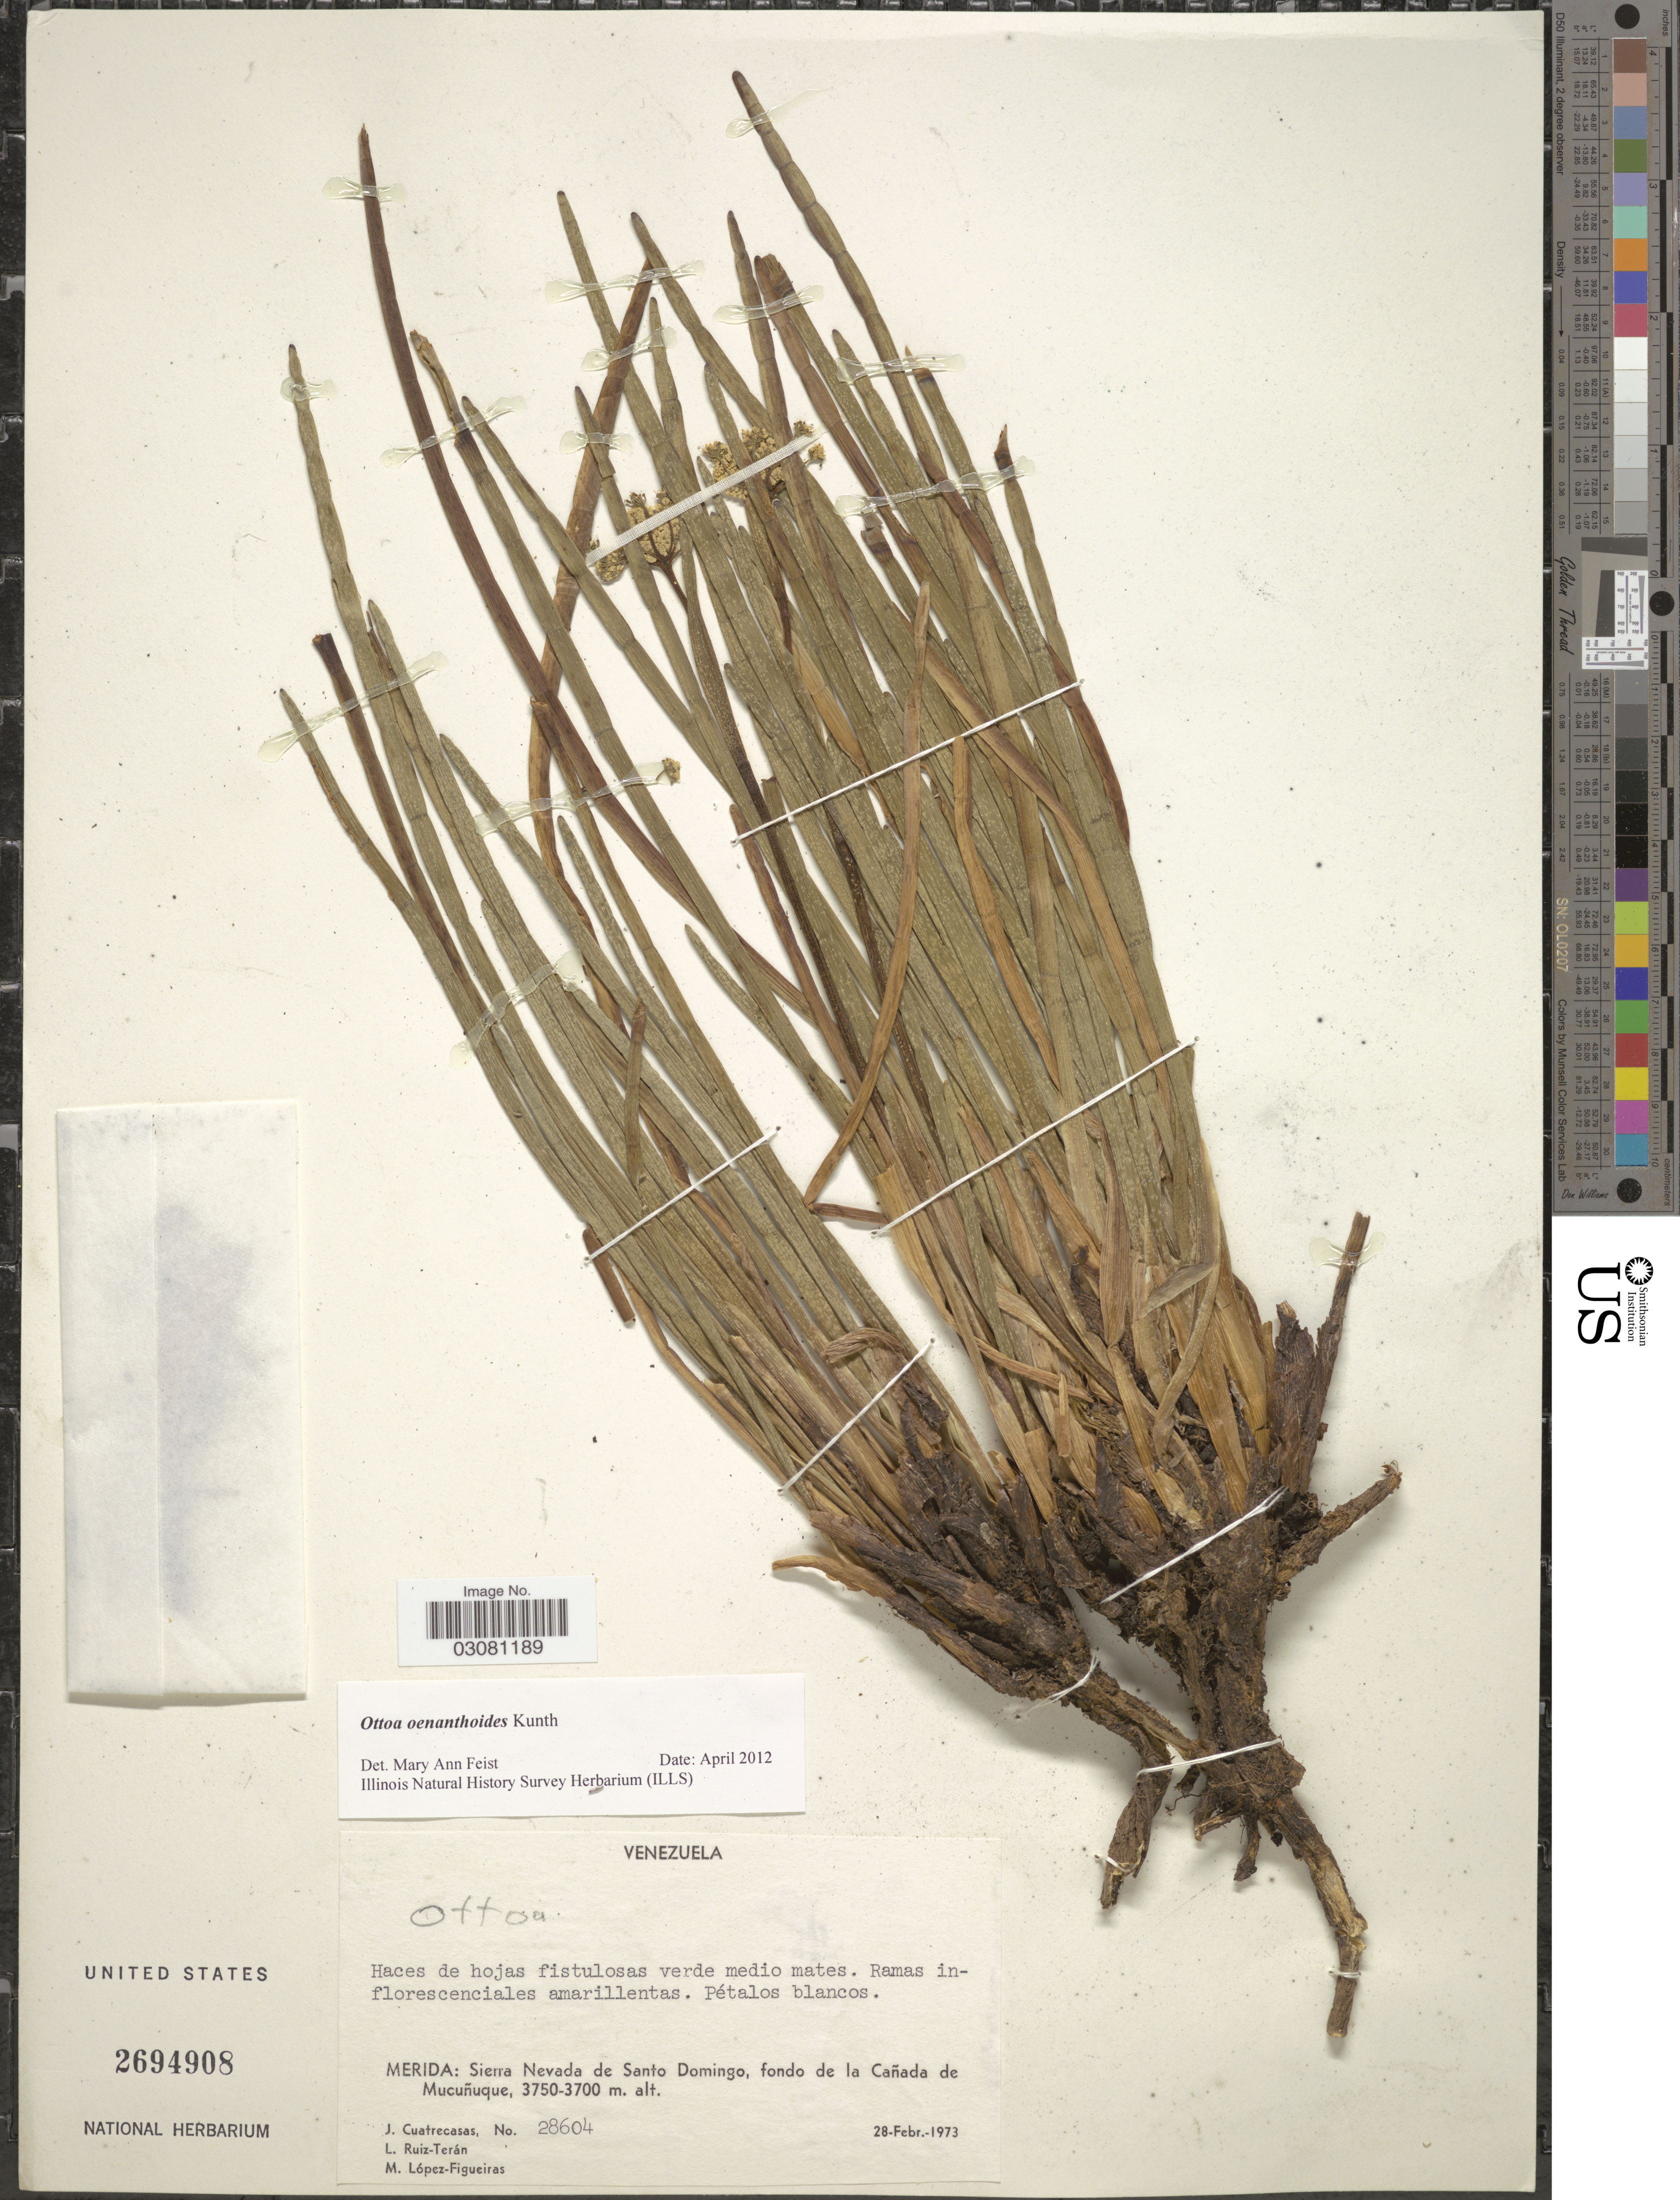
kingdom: Plantae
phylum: Tracheophyta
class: Magnoliopsida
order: Apiales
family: Apiaceae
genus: Ottoa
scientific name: Ottoa oenanthoides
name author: Kunth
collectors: J. Cuatrecasas, L. E. Ruíz-Terán & M. López Figueiras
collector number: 28604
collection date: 1973-02-28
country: Venezuela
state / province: Mérida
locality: Sierra Nevada de Santo Domingo, fondo de la Cañada de Mucuñuque.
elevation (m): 3700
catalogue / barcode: US 2694908